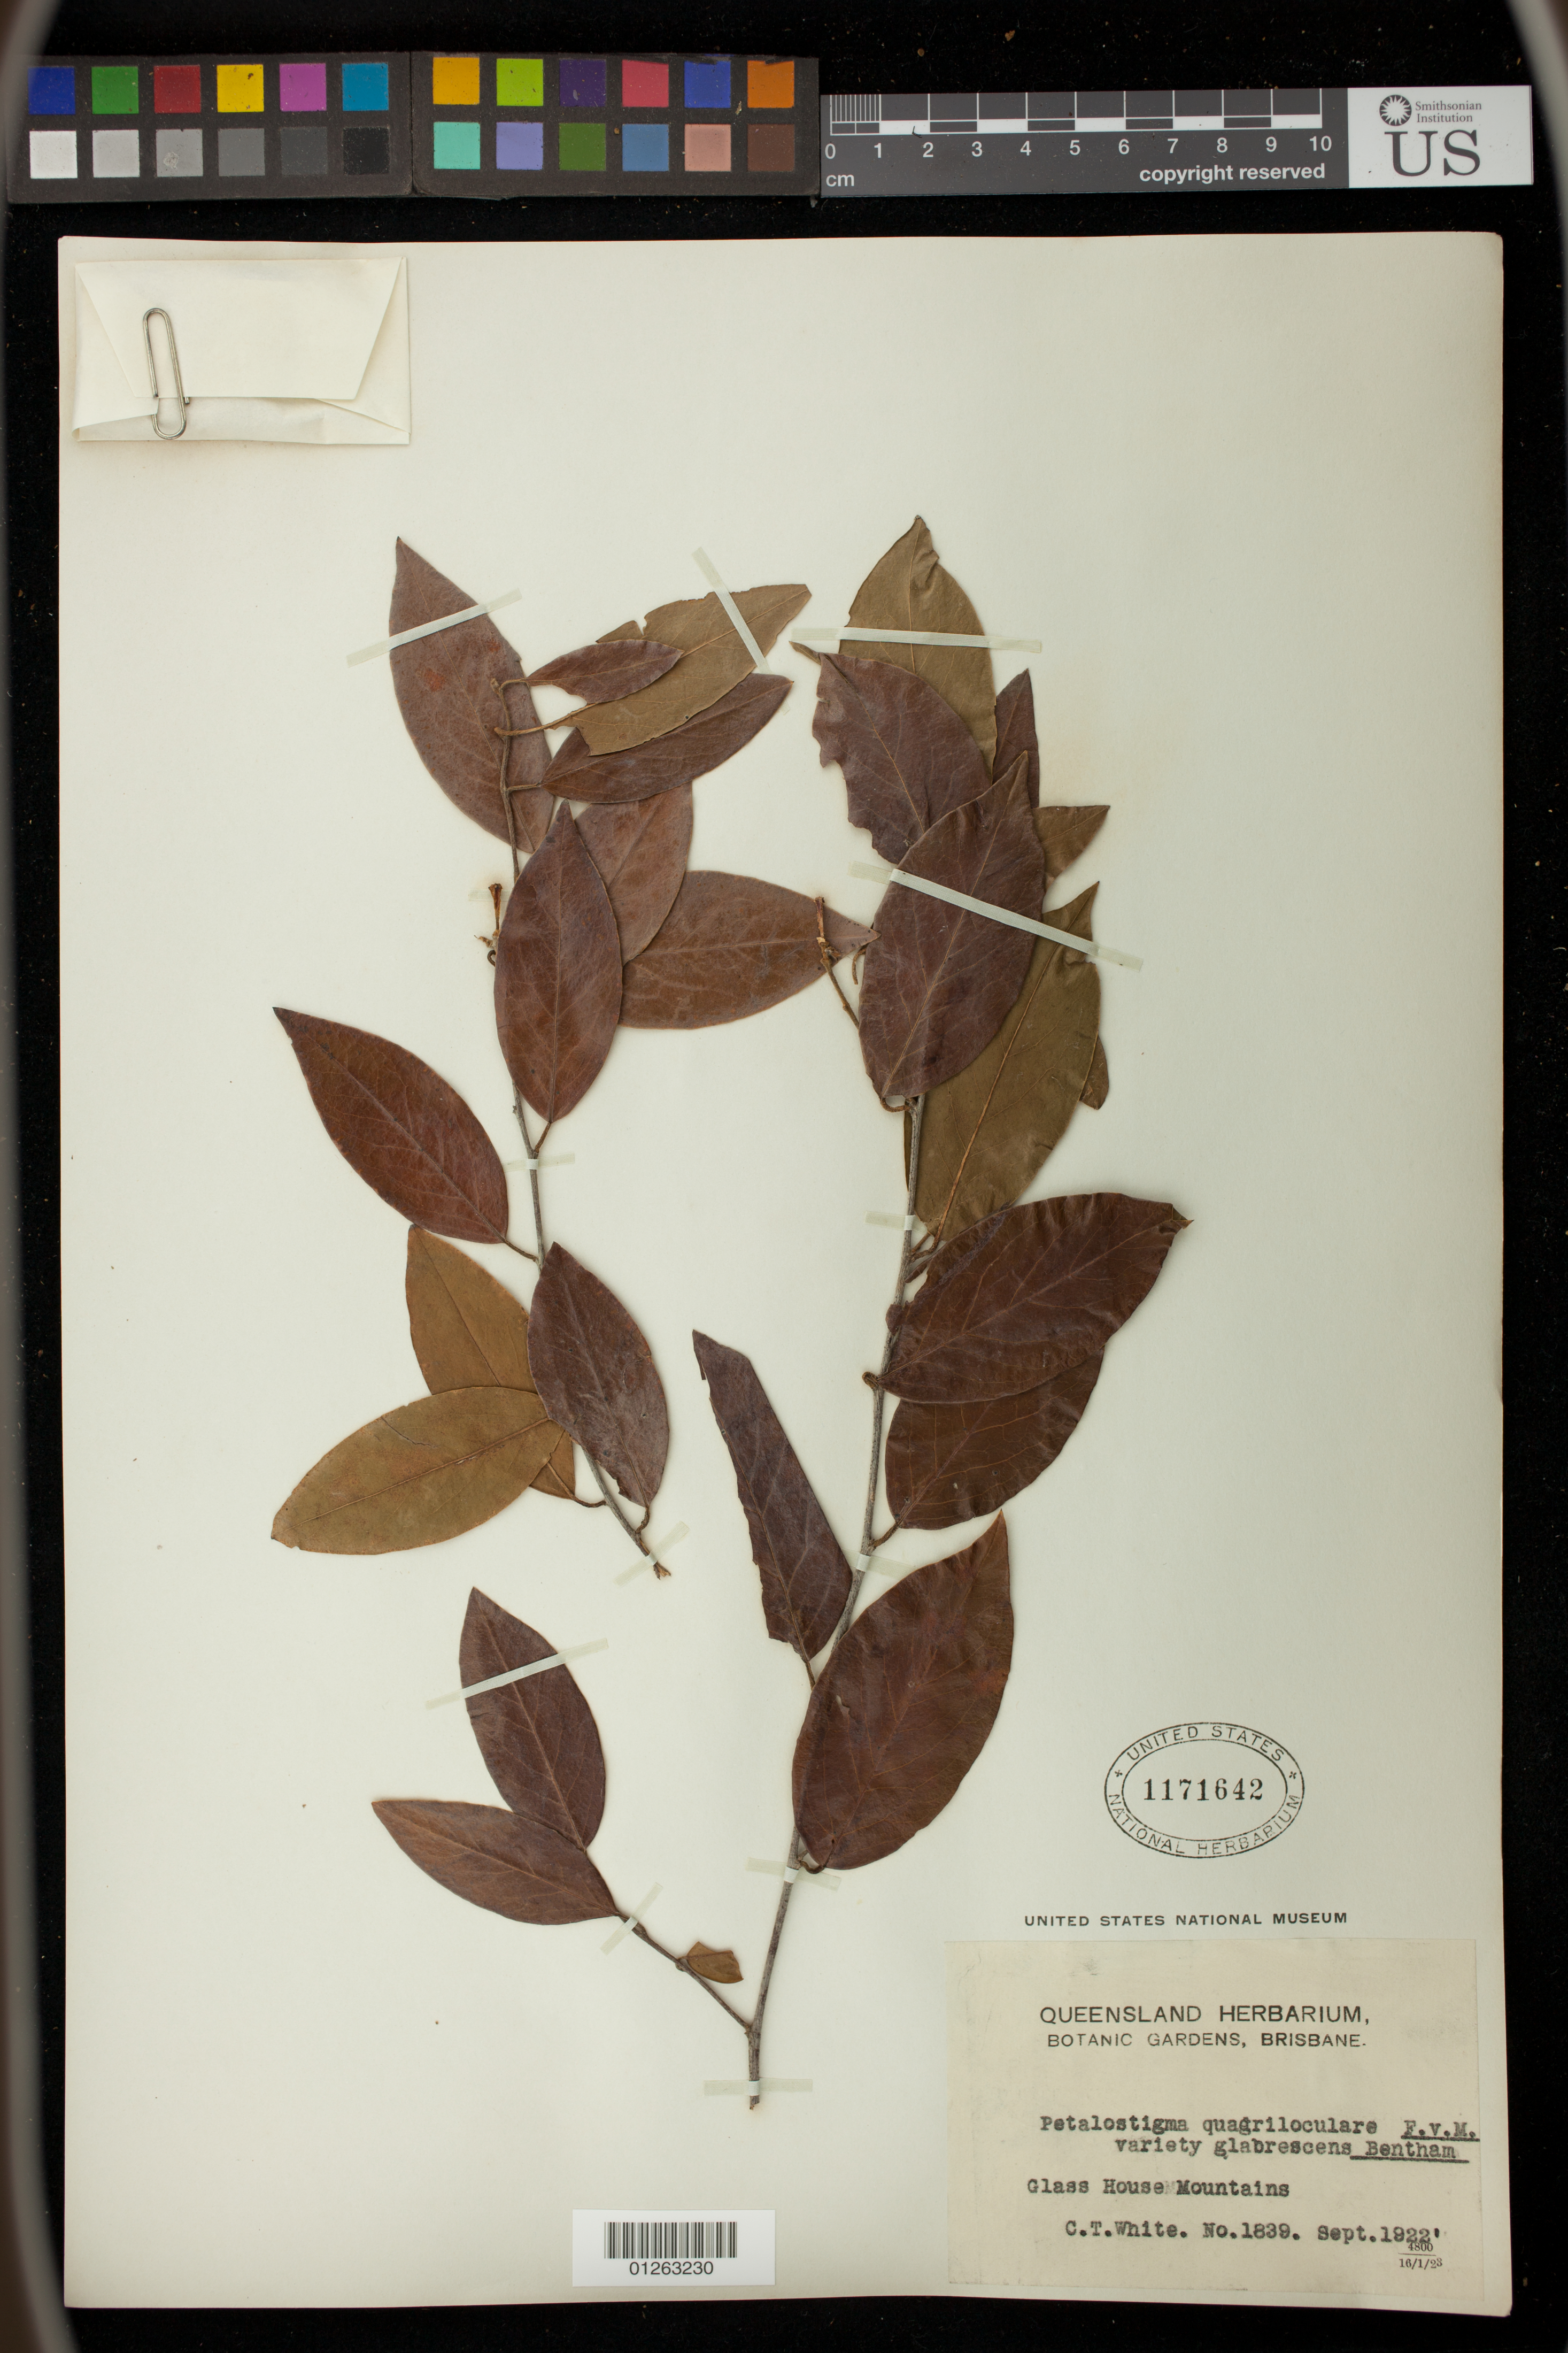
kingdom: Plantae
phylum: Tracheophyta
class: Magnoliopsida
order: Malpighiales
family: Picrodendraceae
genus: Petalostigma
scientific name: Petalostigma quadriloculare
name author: F. Muell.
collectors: C. T. White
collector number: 1839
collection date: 1922-09-01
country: Australia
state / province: Queensland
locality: Glass House Mountains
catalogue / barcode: US 1171642